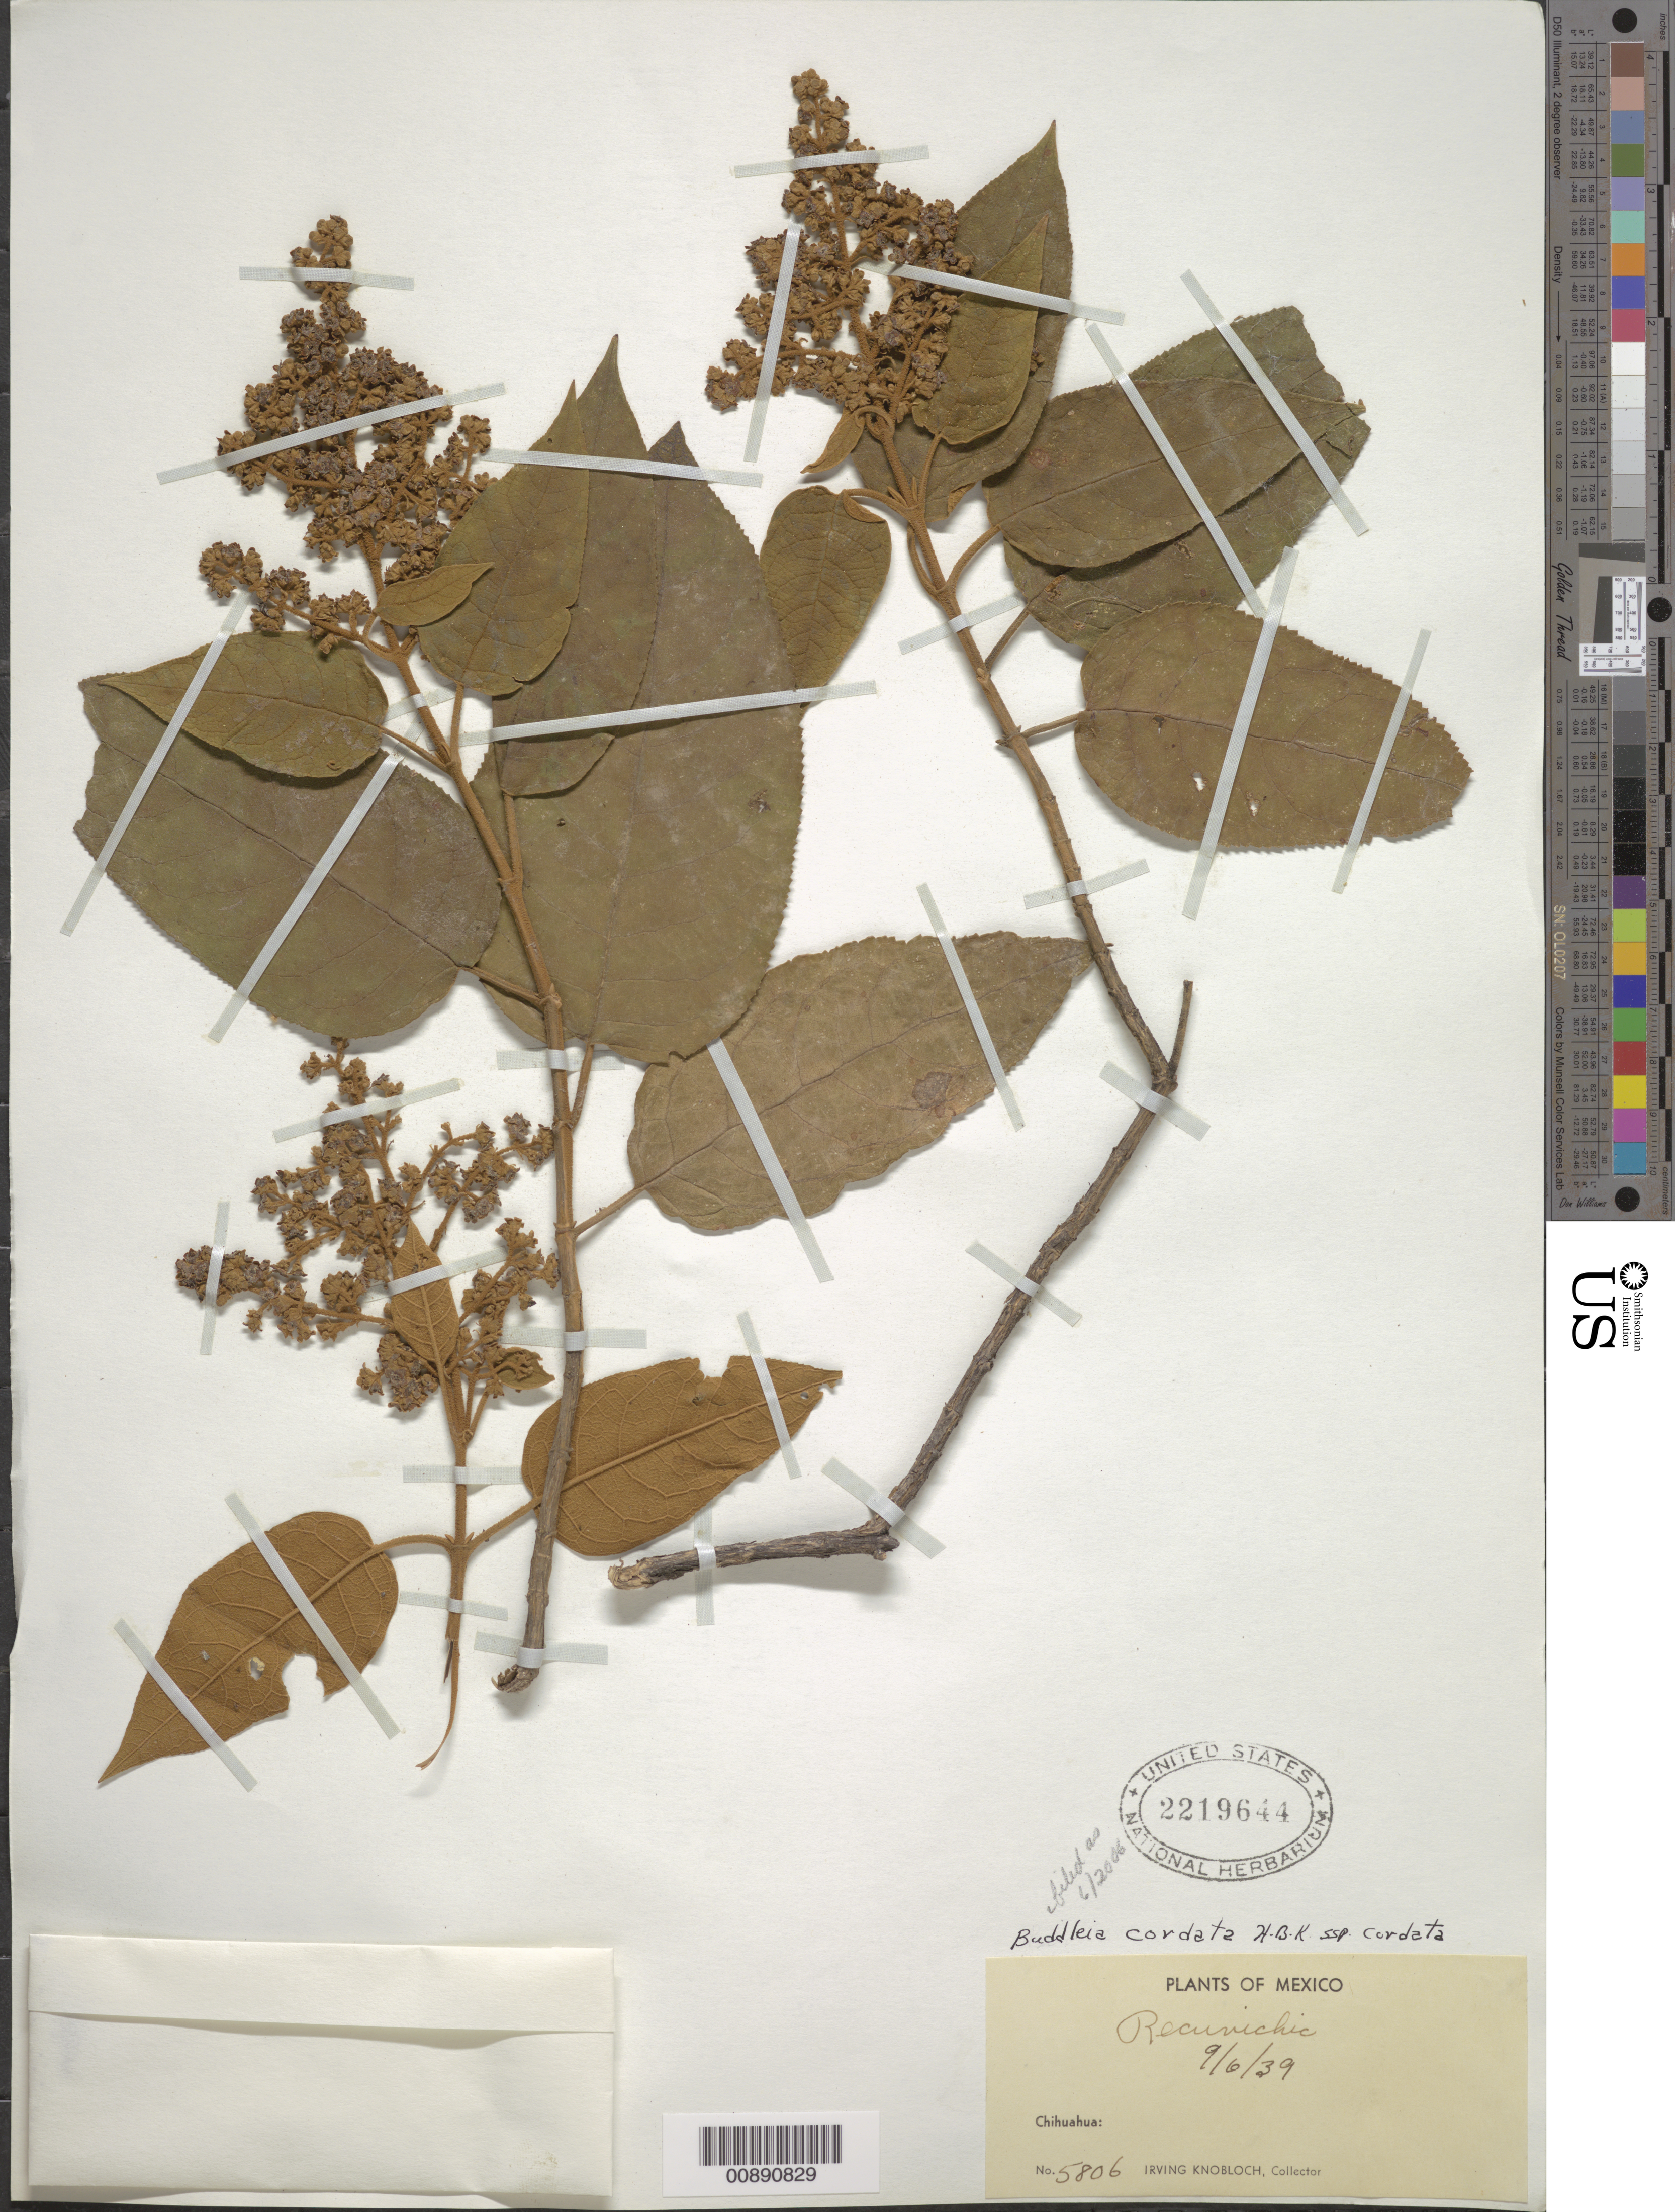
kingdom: Plantae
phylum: Tracheophyta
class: Magnoliopsida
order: Lamiales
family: Scrophulariaceae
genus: Buddleja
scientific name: Buddleja cordata subsp. cordata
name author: Kunth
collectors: I. W. Knobloch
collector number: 5806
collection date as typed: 06 Sep 1939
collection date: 1939-09-06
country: Mexico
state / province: Chihuahua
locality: Recuvichic, Chihuahua.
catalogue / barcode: US 2219644